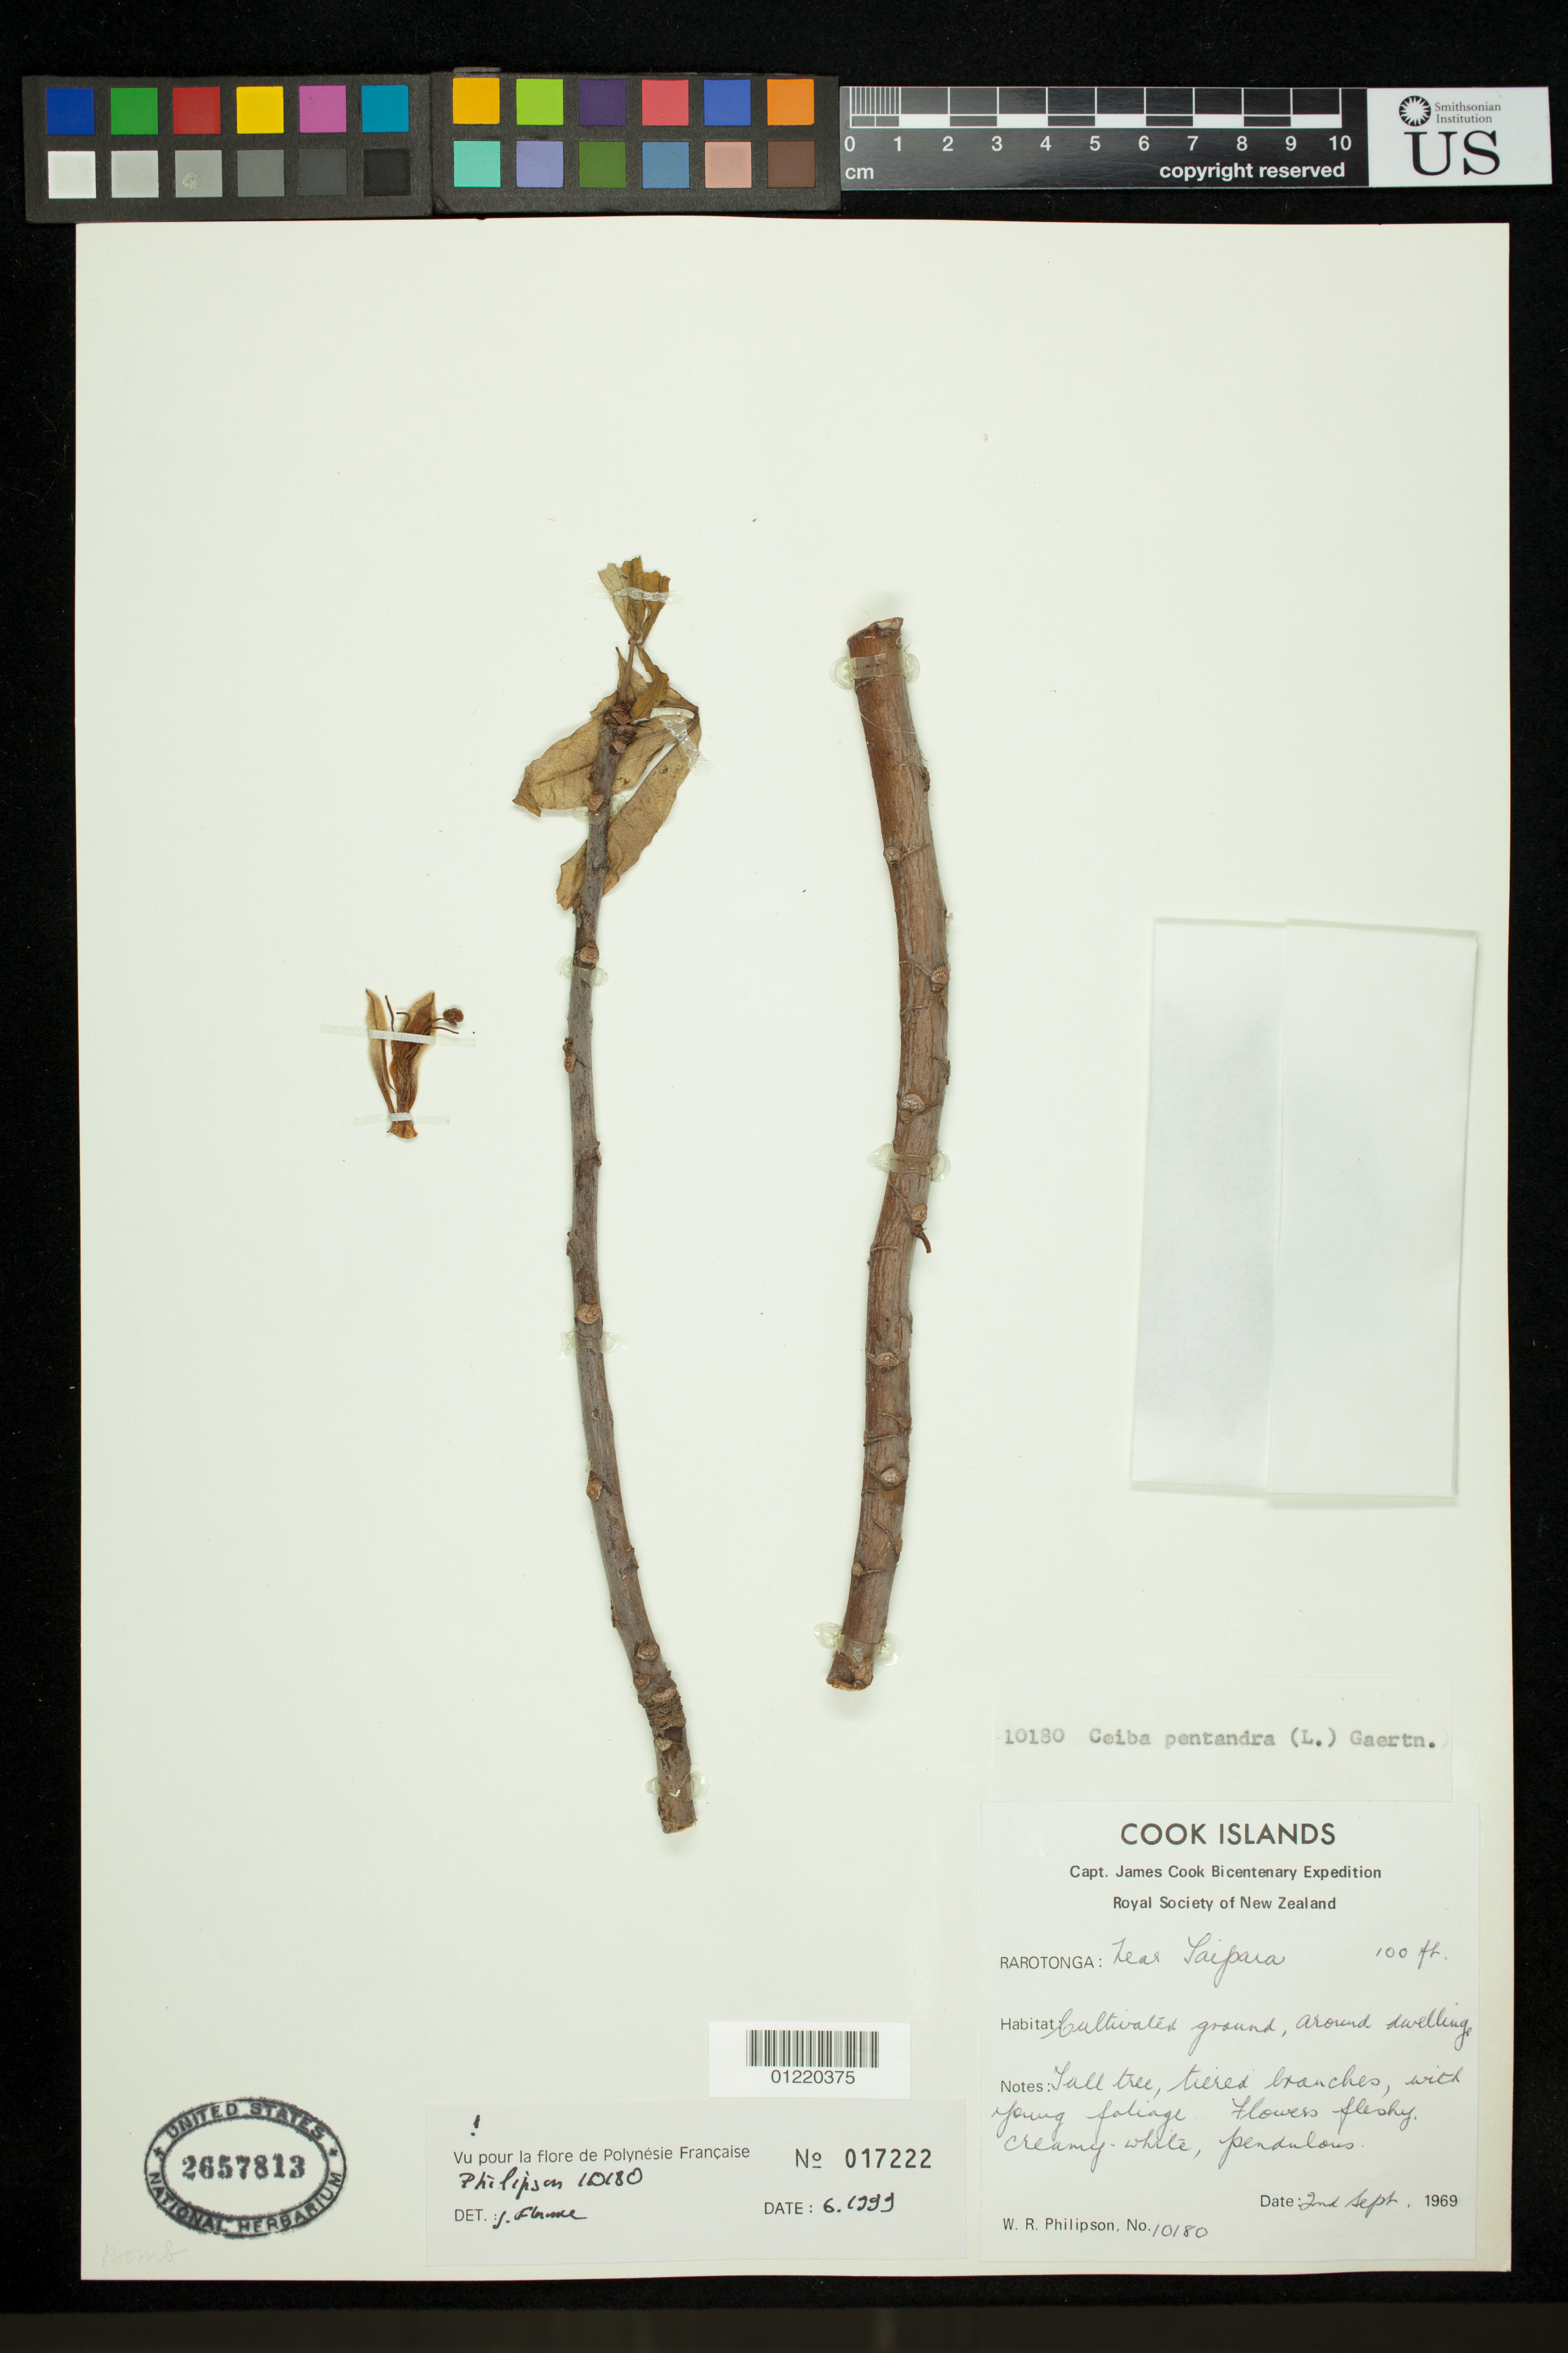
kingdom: Plantae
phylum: Tracheophyta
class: Magnoliopsida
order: Malvales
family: Malvaceae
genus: Ceiba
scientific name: Ceiba pentandra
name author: (L.) Gaertn.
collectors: W. R. Philipson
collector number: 10180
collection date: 1969-09-02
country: Cook Islands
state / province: Raratonga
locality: near Saipaia. Cultivated ground, around dwellings.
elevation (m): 30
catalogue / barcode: US 2657813